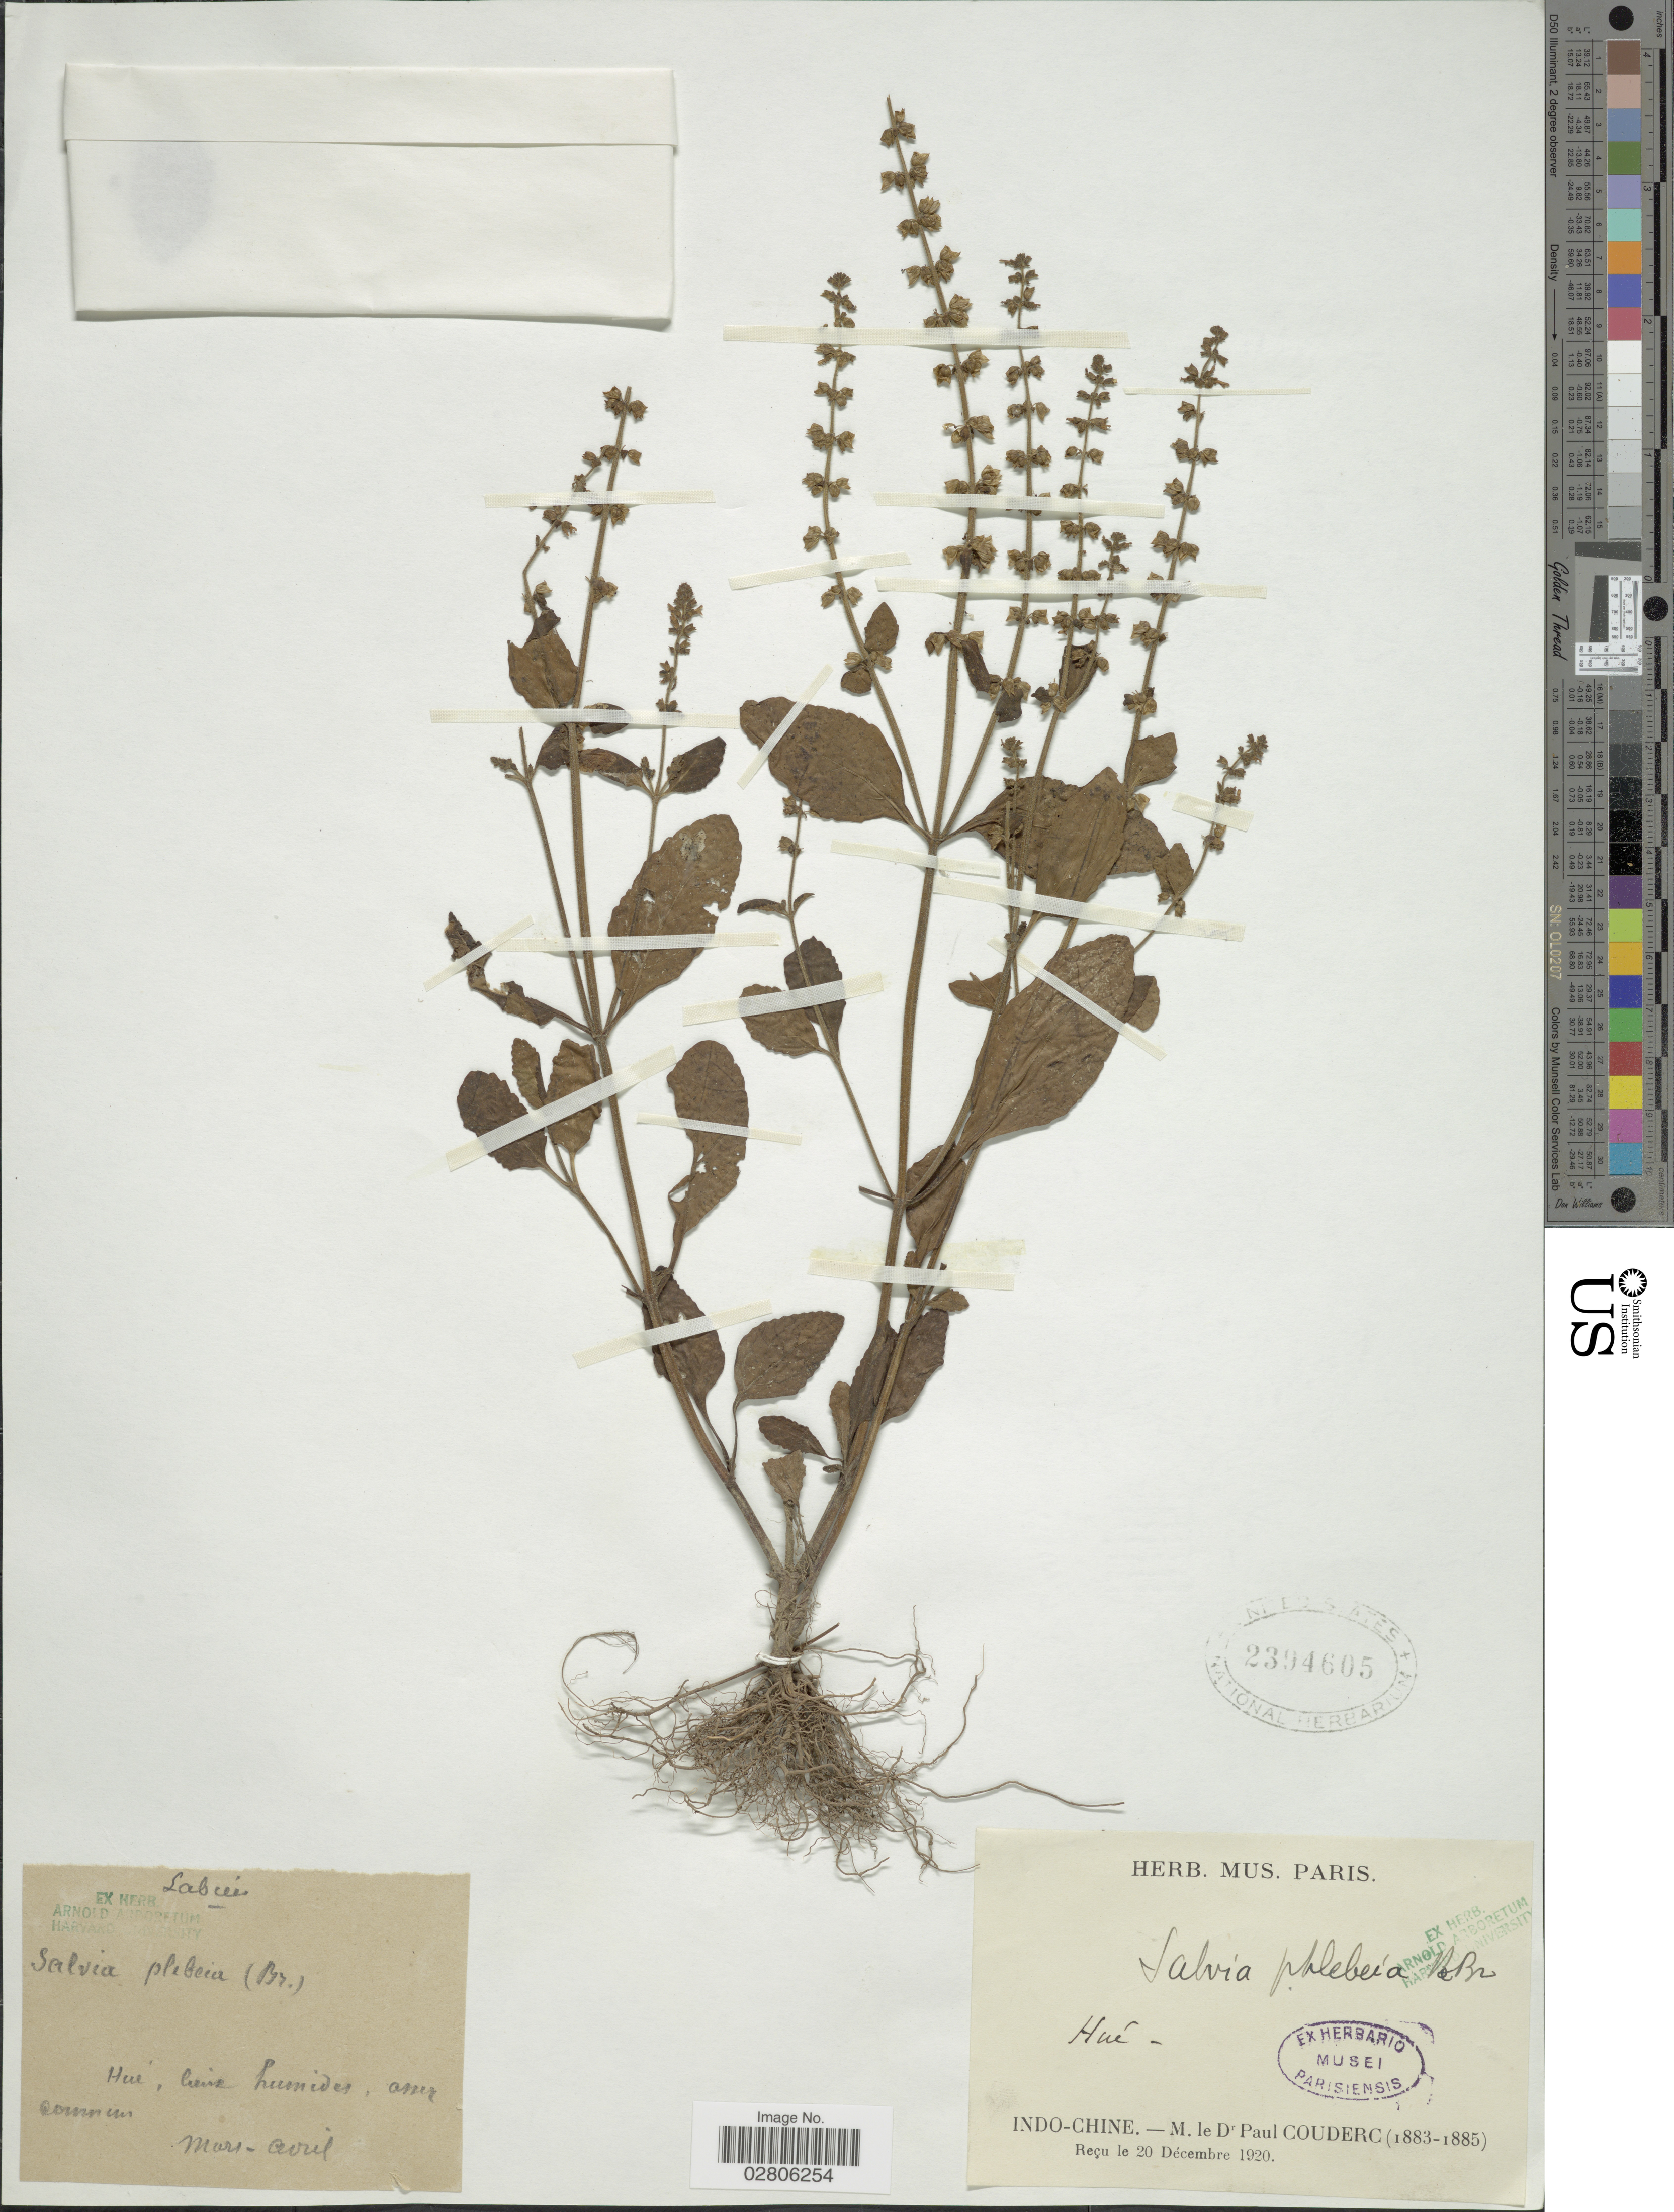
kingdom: Plantae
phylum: Tracheophyta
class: Magnoliopsida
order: Lamiales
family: Lamiaceae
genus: Salvia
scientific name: Salvia plebeia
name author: R. Br.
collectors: P. Couderc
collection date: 1883-03/1885-04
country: Vietnam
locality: Hué, lieux humides, amur [interpreted], Indo-Chine.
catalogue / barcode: US 2394605